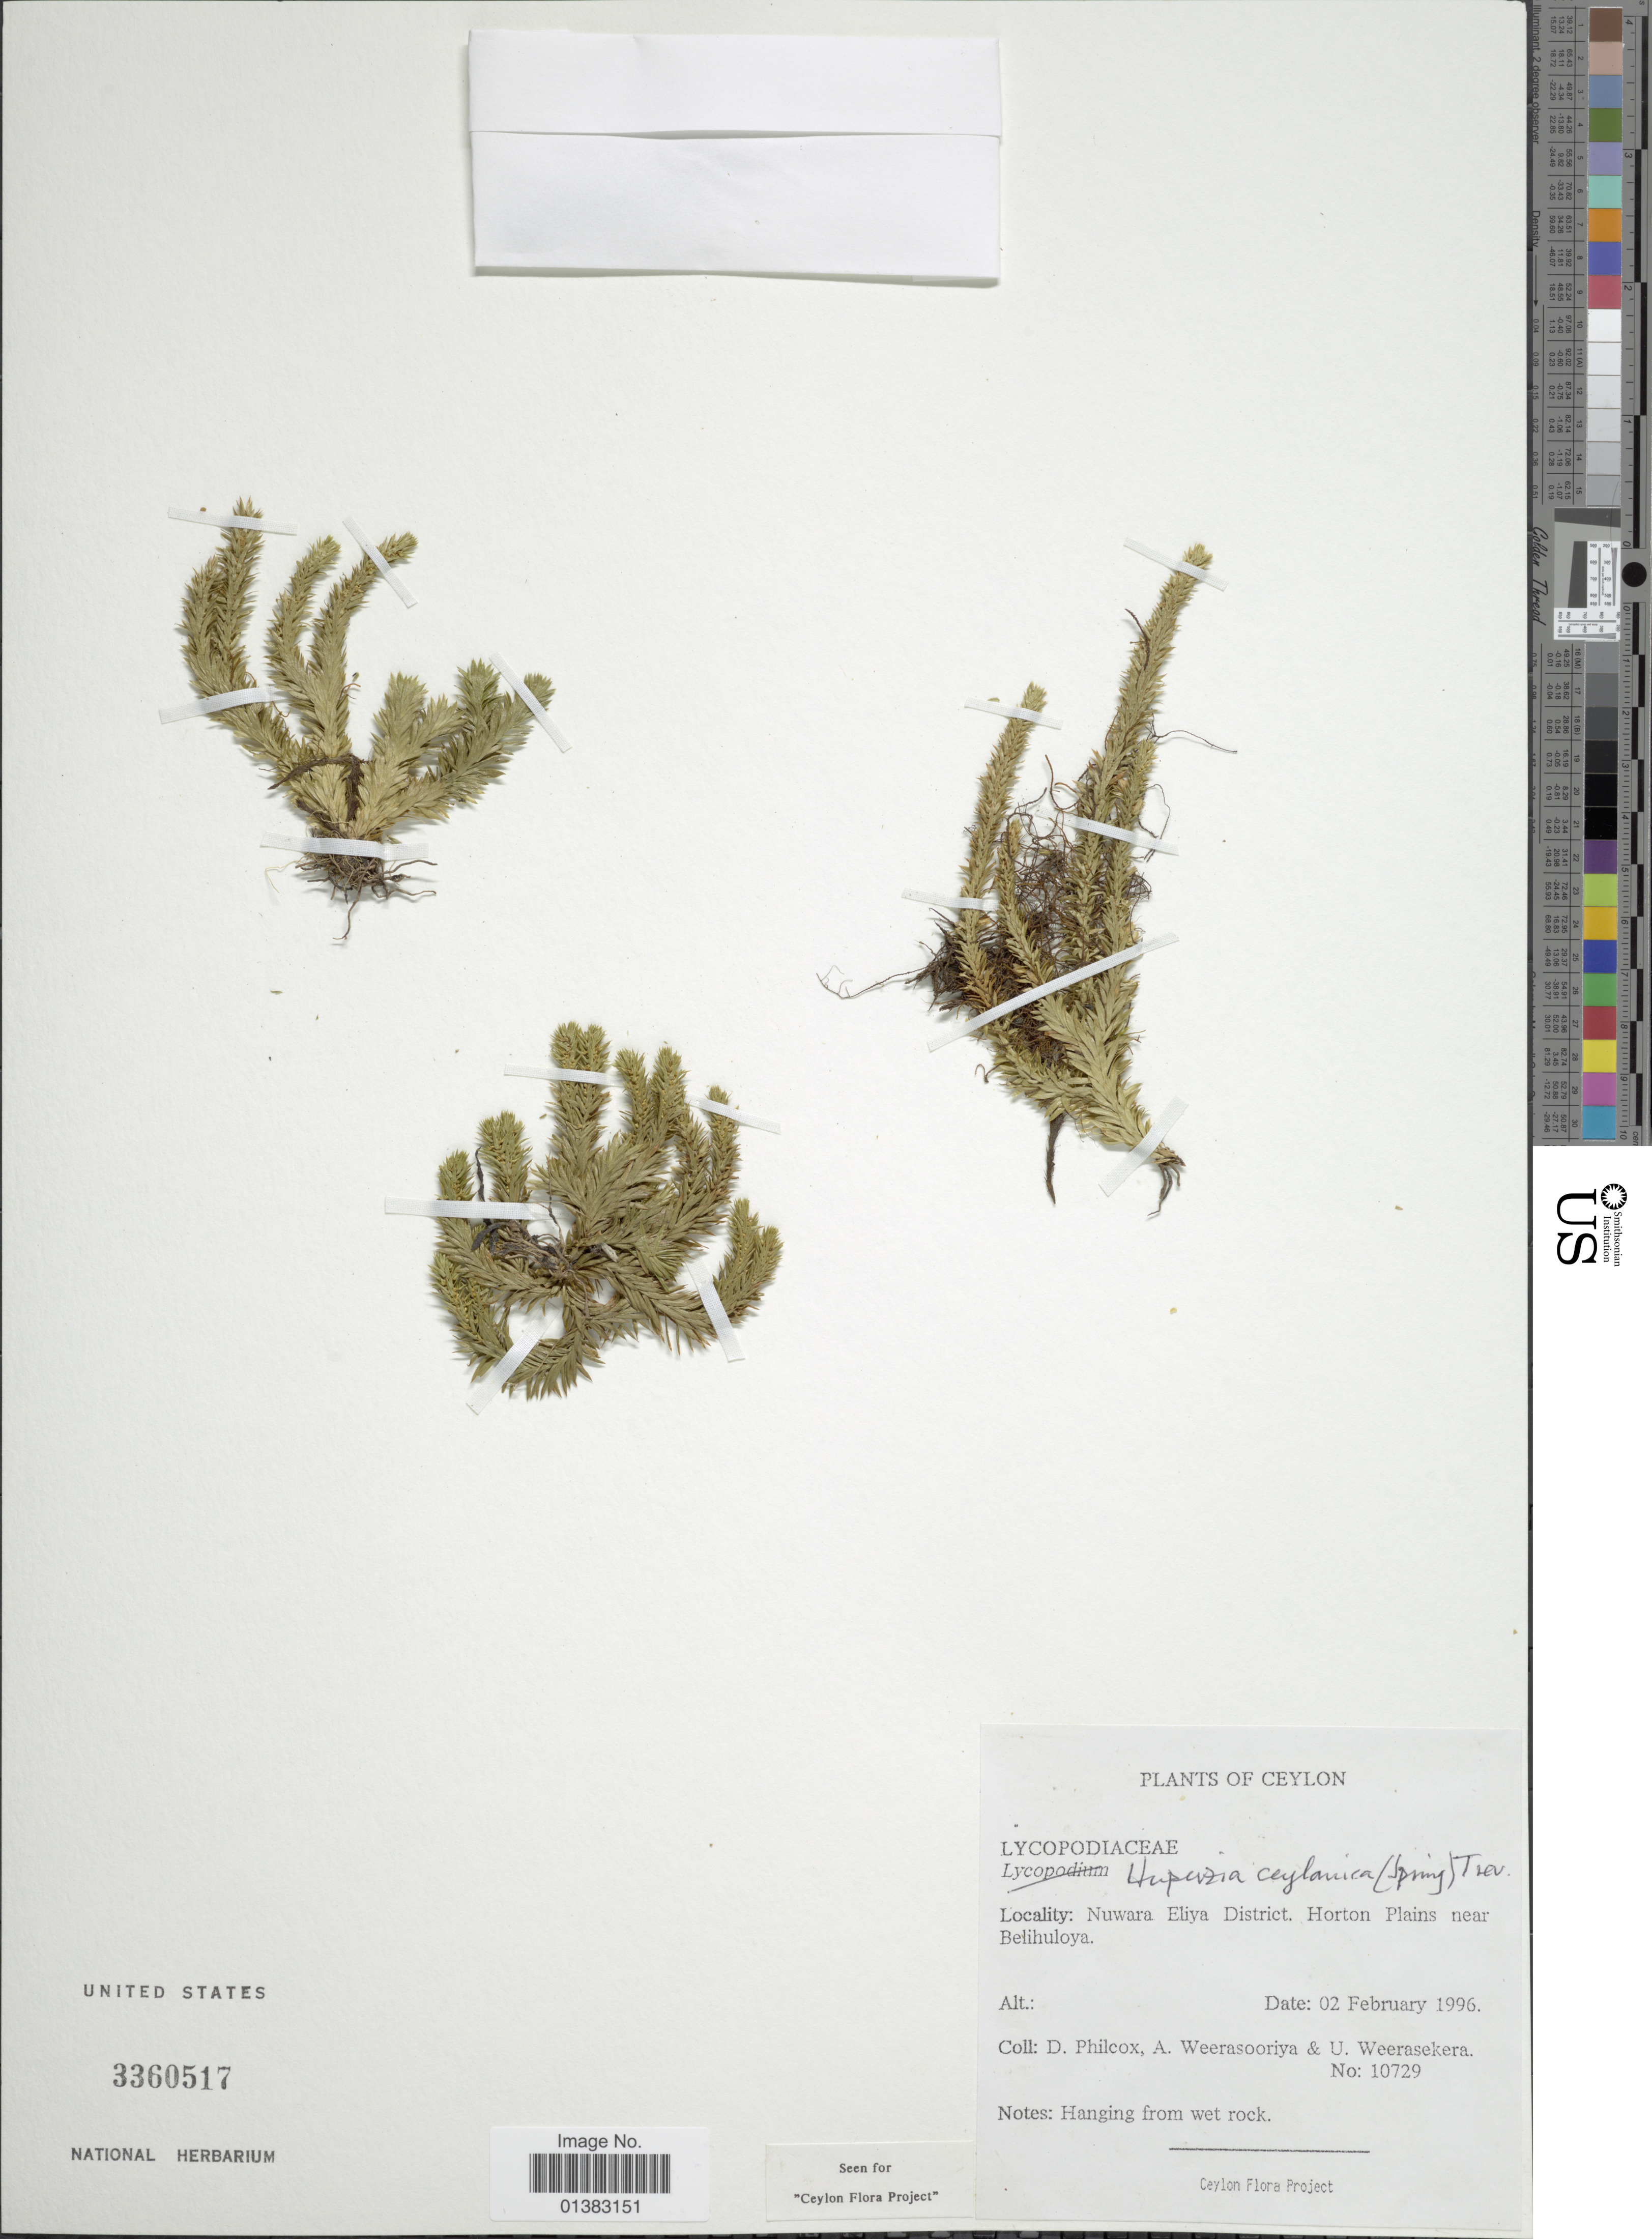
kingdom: Plantae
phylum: Tracheophyta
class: Lycopodiopsida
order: Lycopodiales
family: Lycopodiaceae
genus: Huperzia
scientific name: Huperzia ceylanica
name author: (Spring) Trevis.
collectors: D. Philcox, A. Weerasooriya & U. Weerasekera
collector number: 10729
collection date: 1996-02-02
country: Sri Lanka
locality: Ceylon. Nuwara Eliya District. Horton Plains near Belihuloya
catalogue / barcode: US 3360517